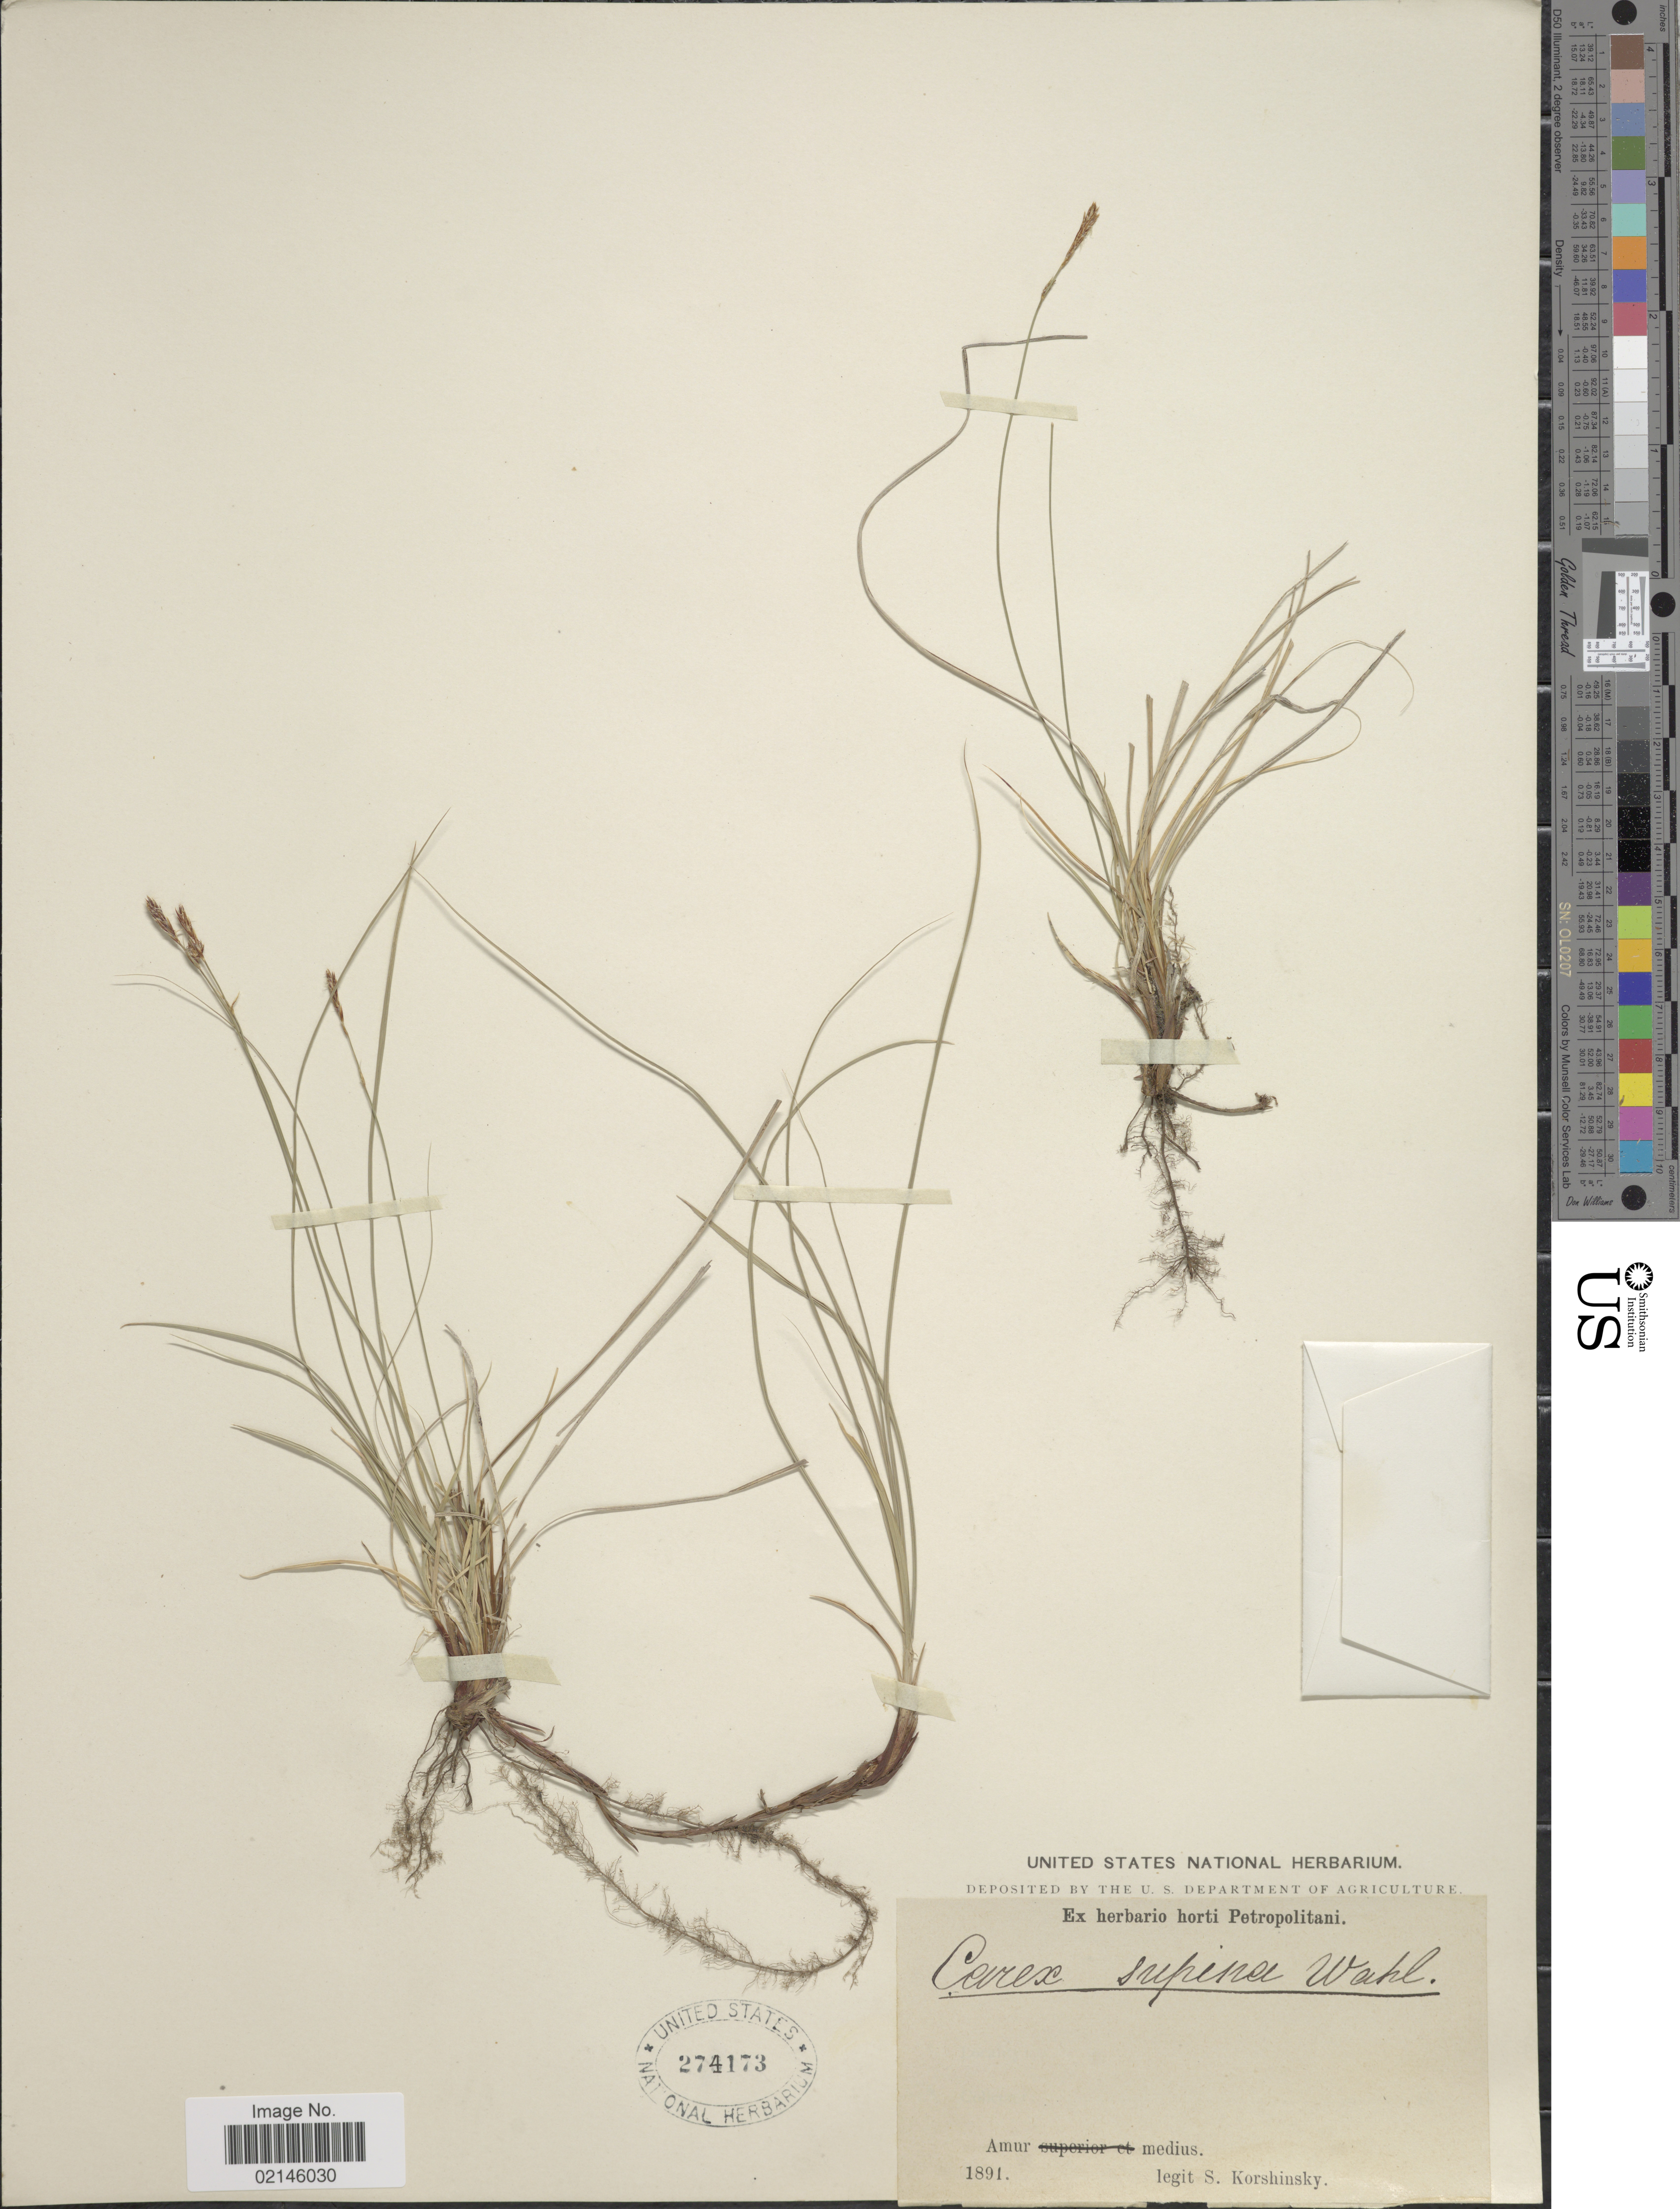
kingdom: Plantae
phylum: Tracheophyta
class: Liliopsida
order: Poales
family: Cyperaceae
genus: Carex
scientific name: Carex supina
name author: Willd. ex Wahlenb.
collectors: S. I. Korshinsky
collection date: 1891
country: Russian Federation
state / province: Amur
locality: Amur medius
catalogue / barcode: US 274173